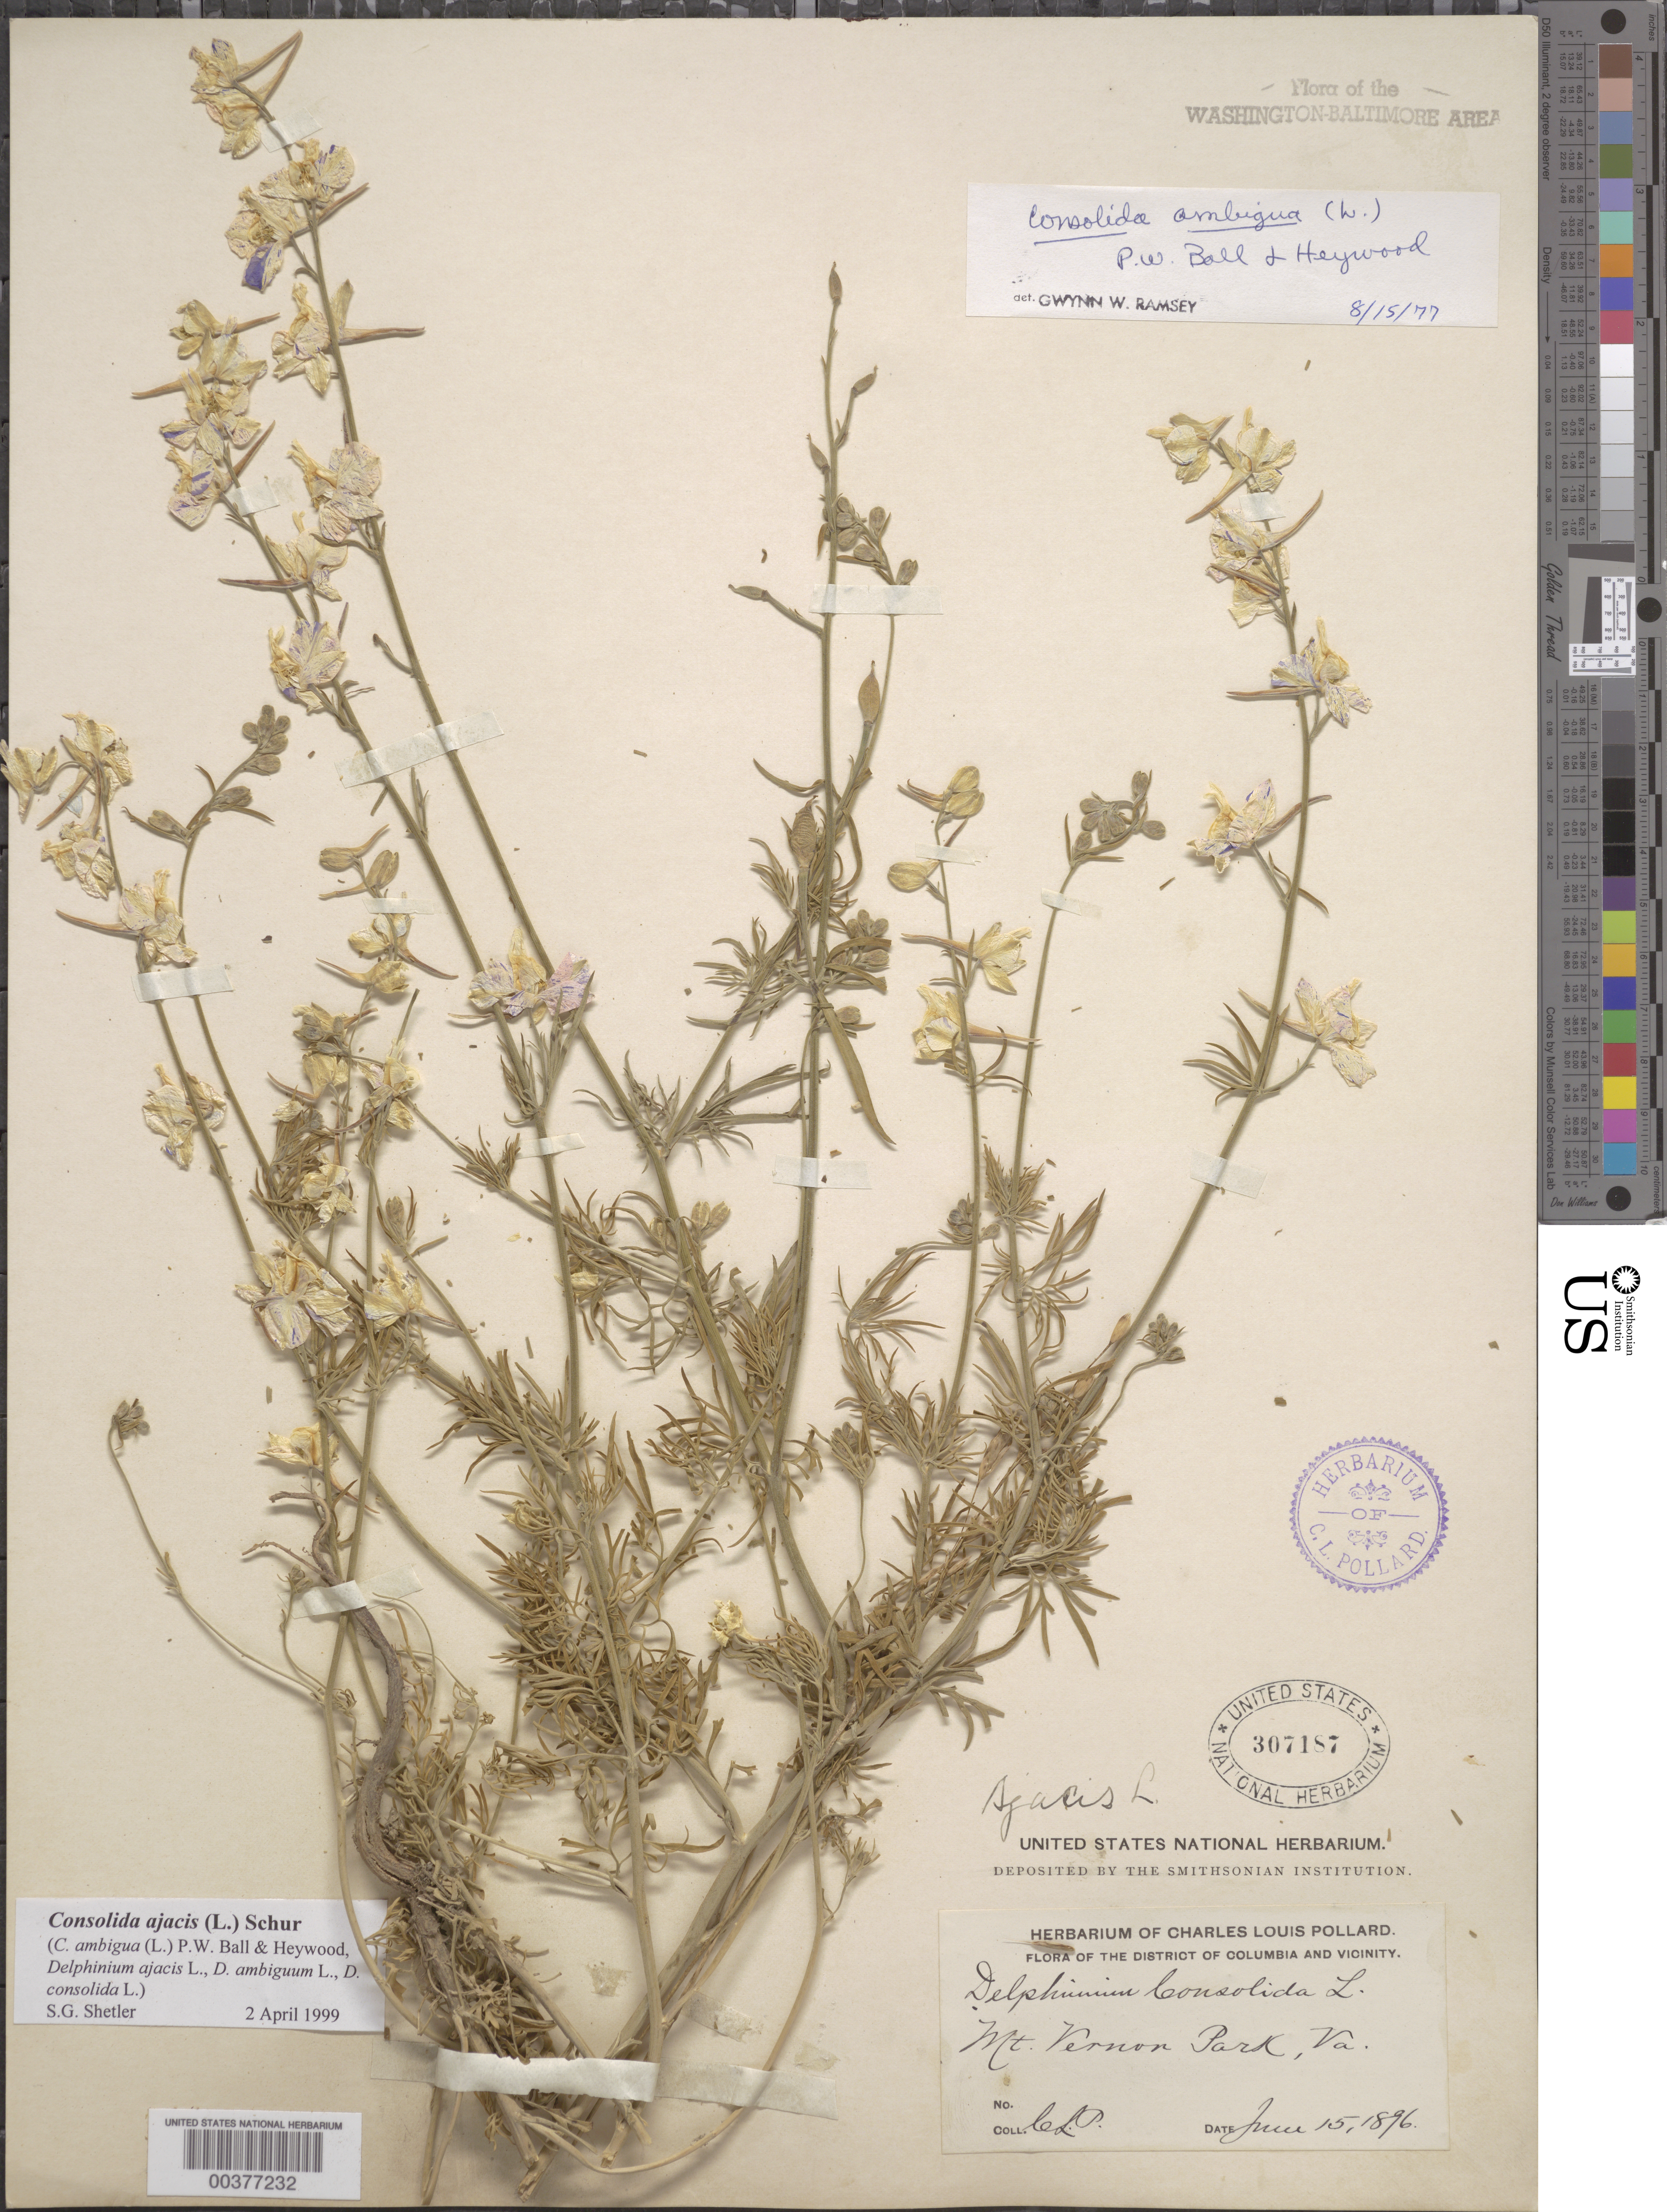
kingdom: Plantae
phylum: Tracheophyta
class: Magnoliopsida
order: Ranunculales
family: Ranunculaceae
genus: Delphinium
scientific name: Delphinium ajacis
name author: L.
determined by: Strong, M. T., (US), Smithsonian Institution - National Museum of Natural History (UNITED STATES)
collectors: C. L. Pollard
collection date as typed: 15 Jun 1896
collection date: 1896-06-15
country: United States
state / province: Virginia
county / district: Fairfax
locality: Mount Vernon Park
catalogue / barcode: US 307187